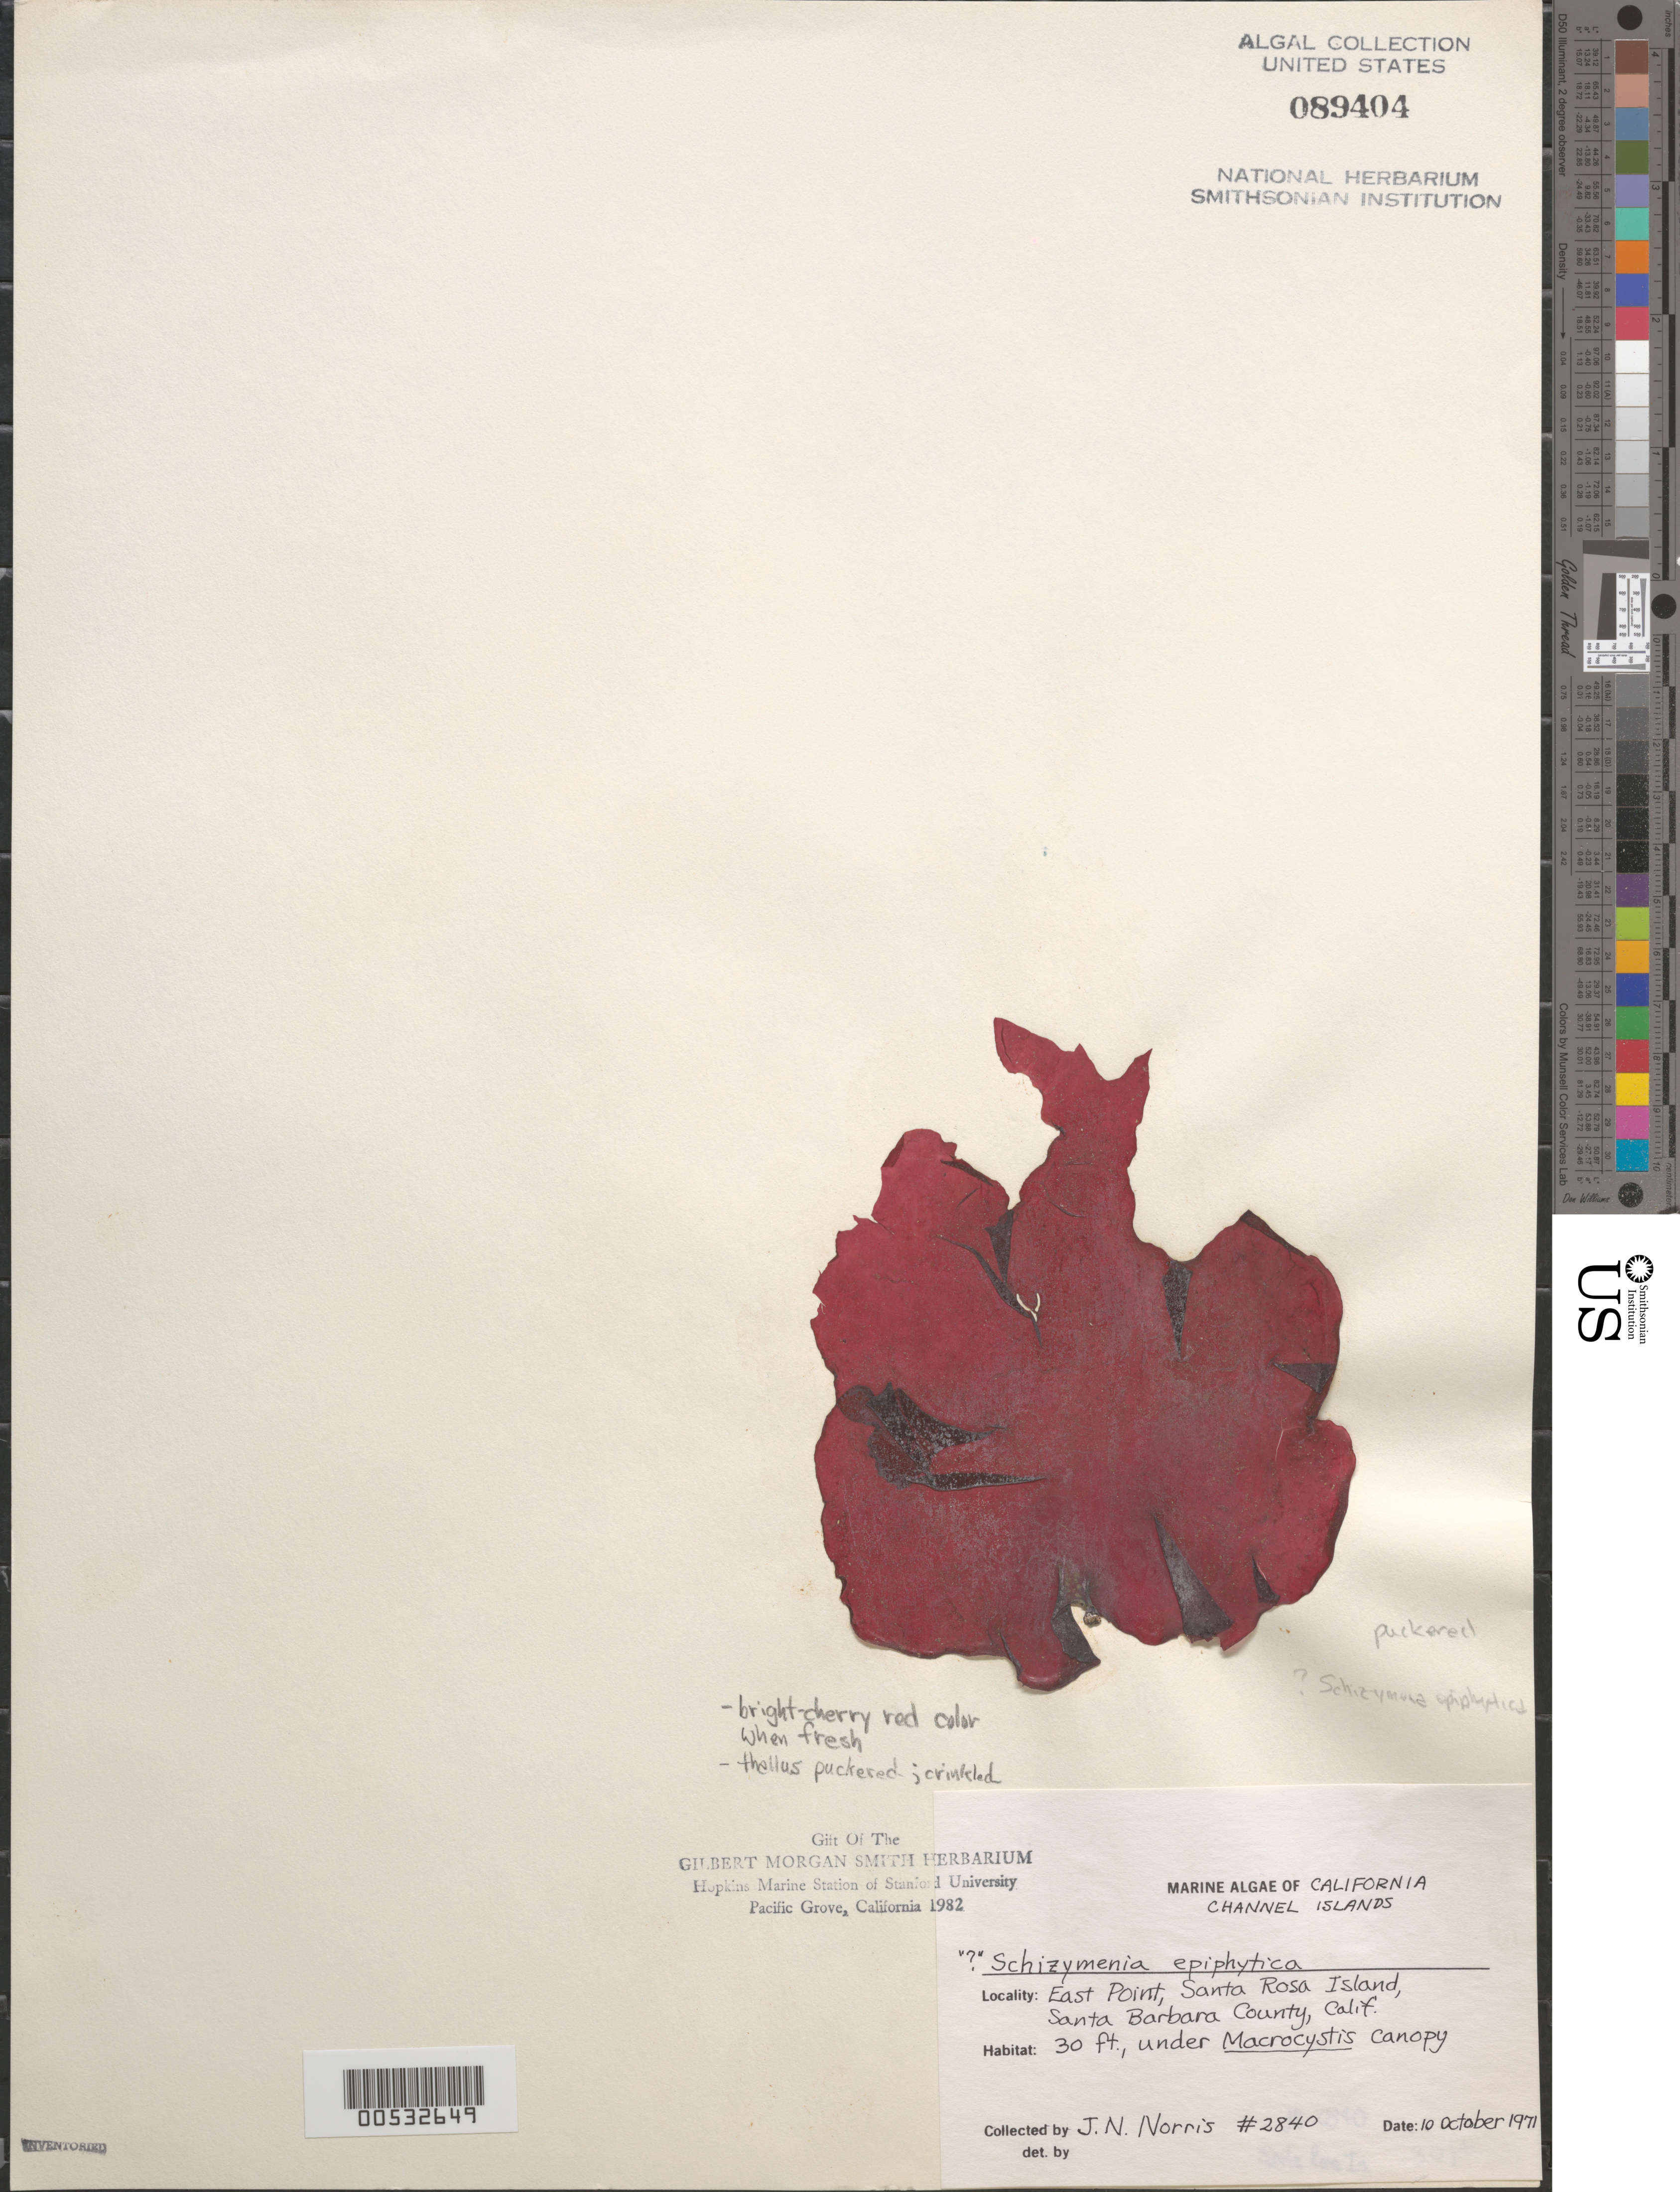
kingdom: Plantae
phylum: Rhodophyta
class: Florideophyceae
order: Gigartinales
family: Furcellariaceae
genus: Peyssonneliopsis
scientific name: Peyssonneliopsis epiphytica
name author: Setch. & G.W. Lawson in Setch.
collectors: J. N. Norris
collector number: JN-2840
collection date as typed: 10 Oct 1971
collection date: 1971-10-10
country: United States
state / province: California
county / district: Santa Barbara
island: Santa Rosa Island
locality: East Point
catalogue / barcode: US 89404